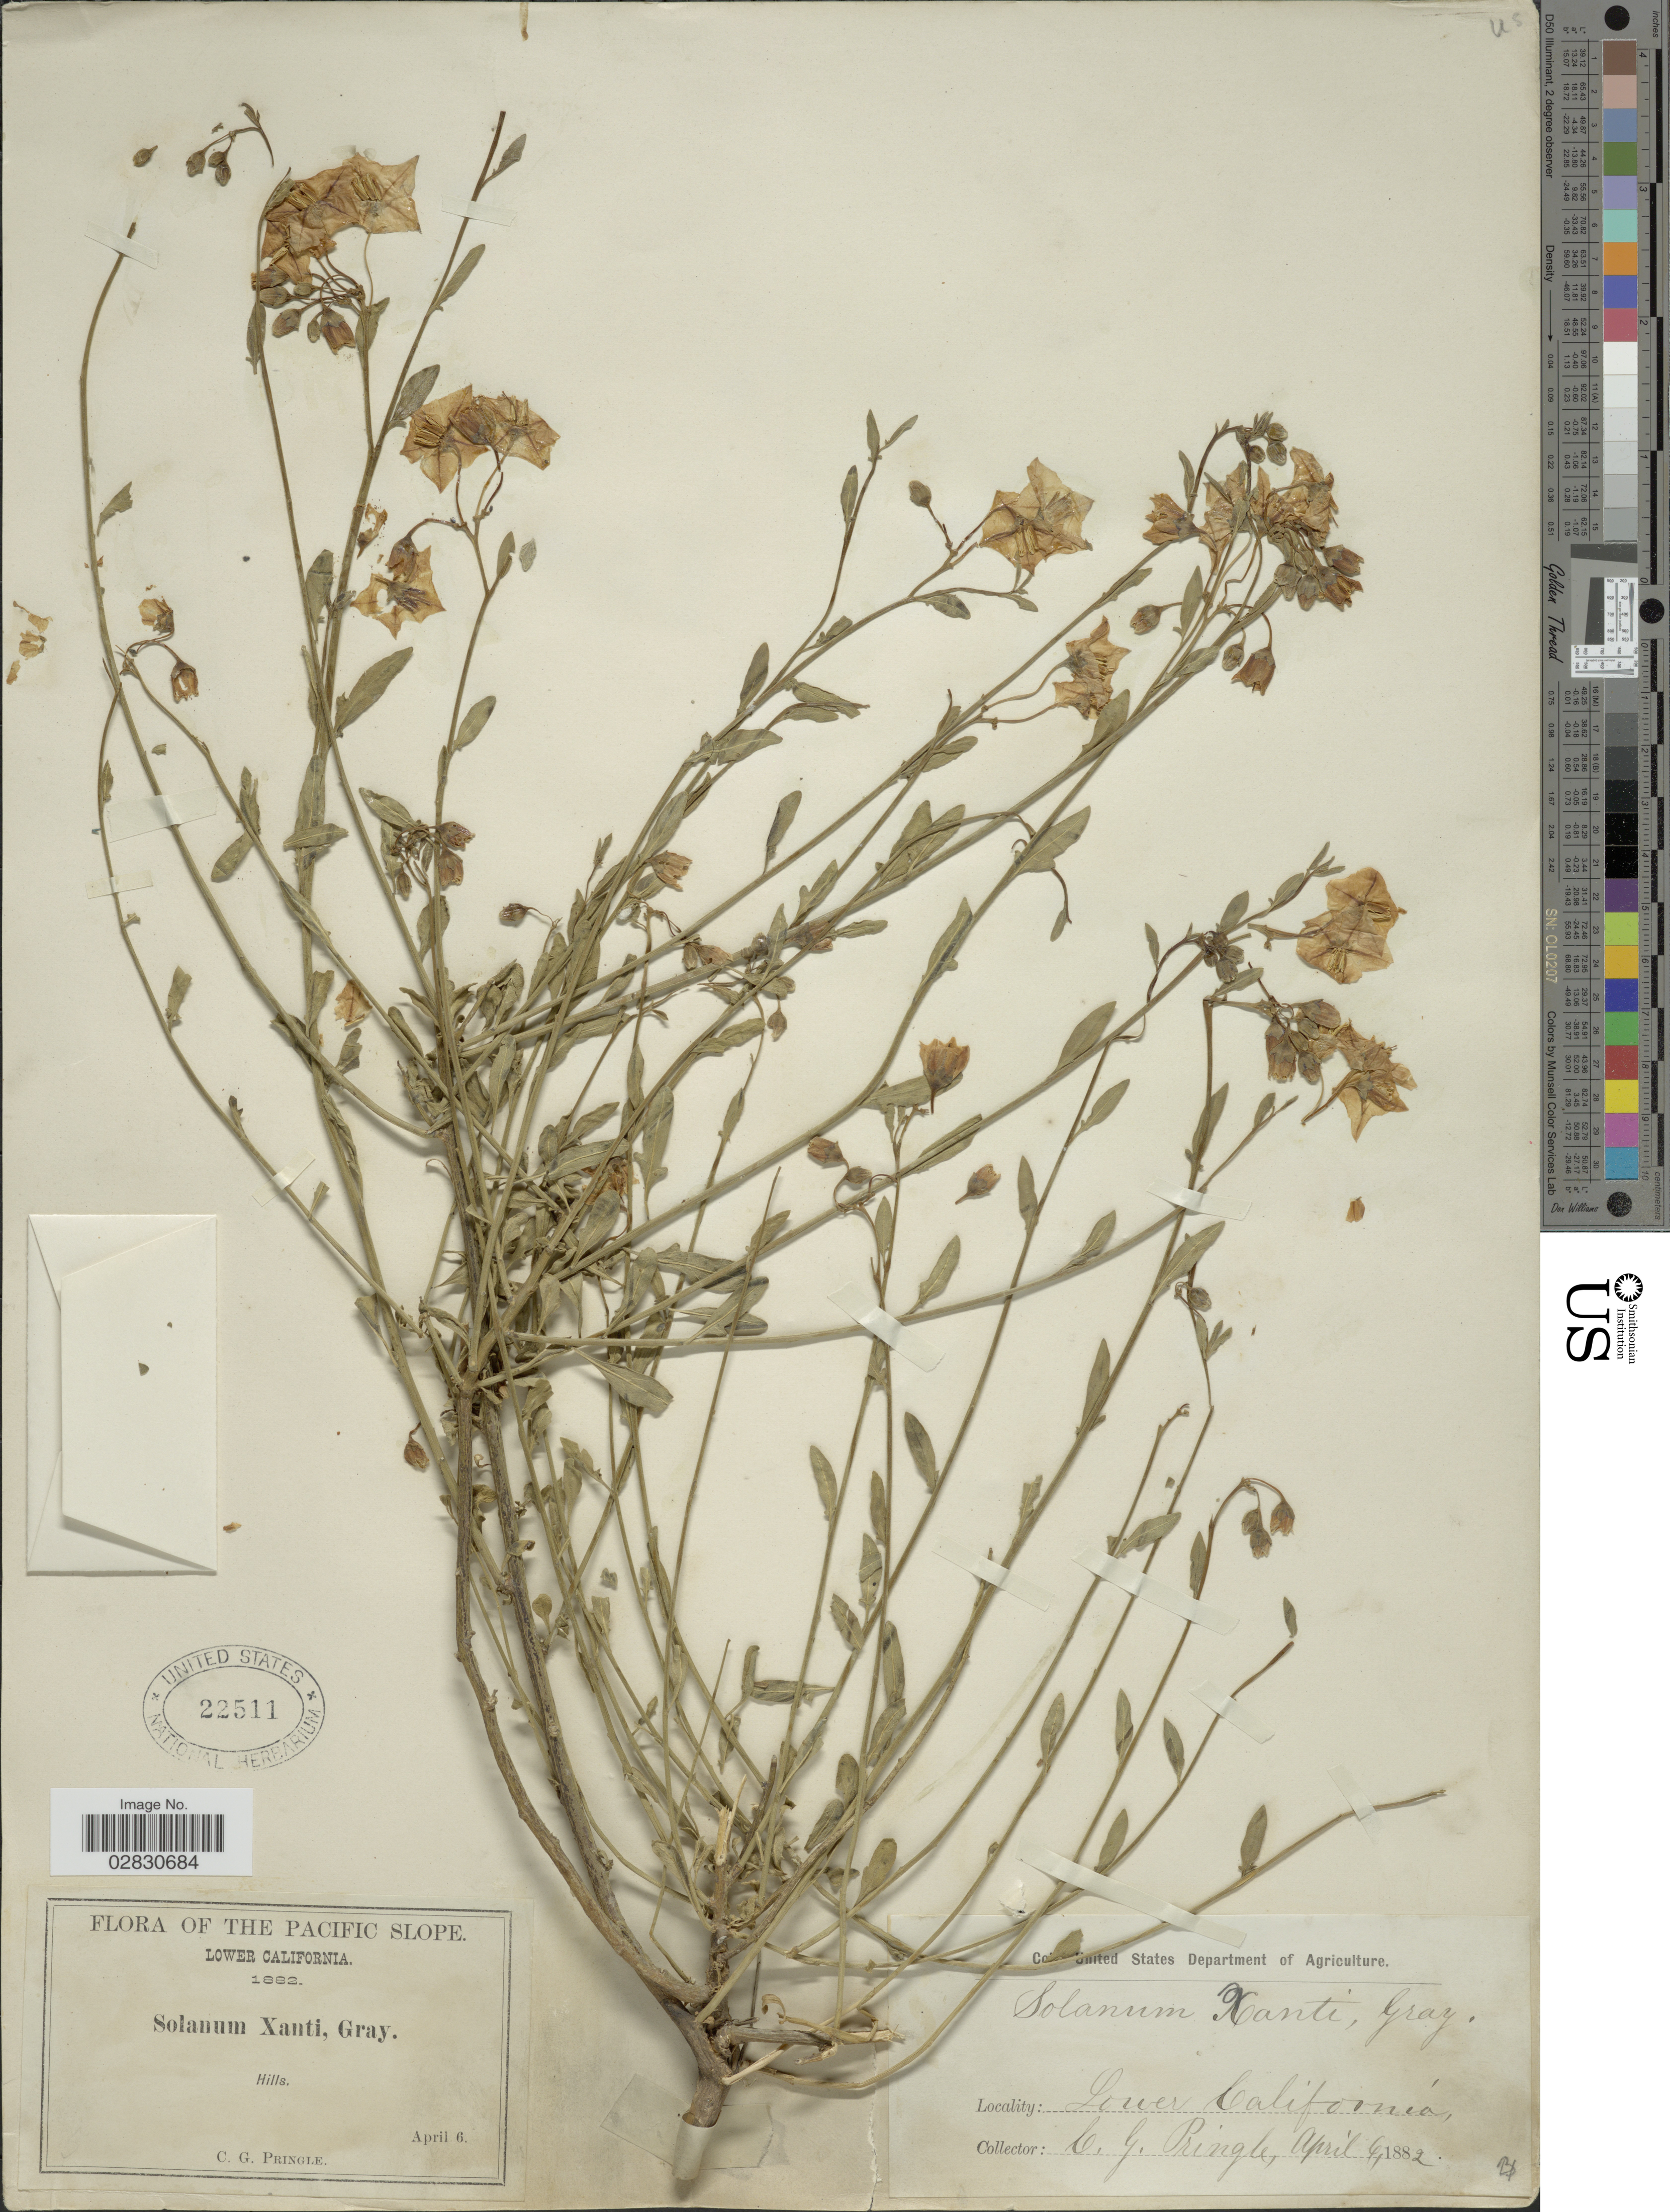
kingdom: Plantae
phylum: Tracheophyta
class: Magnoliopsida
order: Solanales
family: Solanaceae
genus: Solanum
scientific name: Solanum xanti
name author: A. Gray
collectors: C. G. Pringle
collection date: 1882-04-06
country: Mexico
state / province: Baja California Norte / Baja California Sur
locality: The Pacific Slope. Lower California. Hills.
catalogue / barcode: US 22511